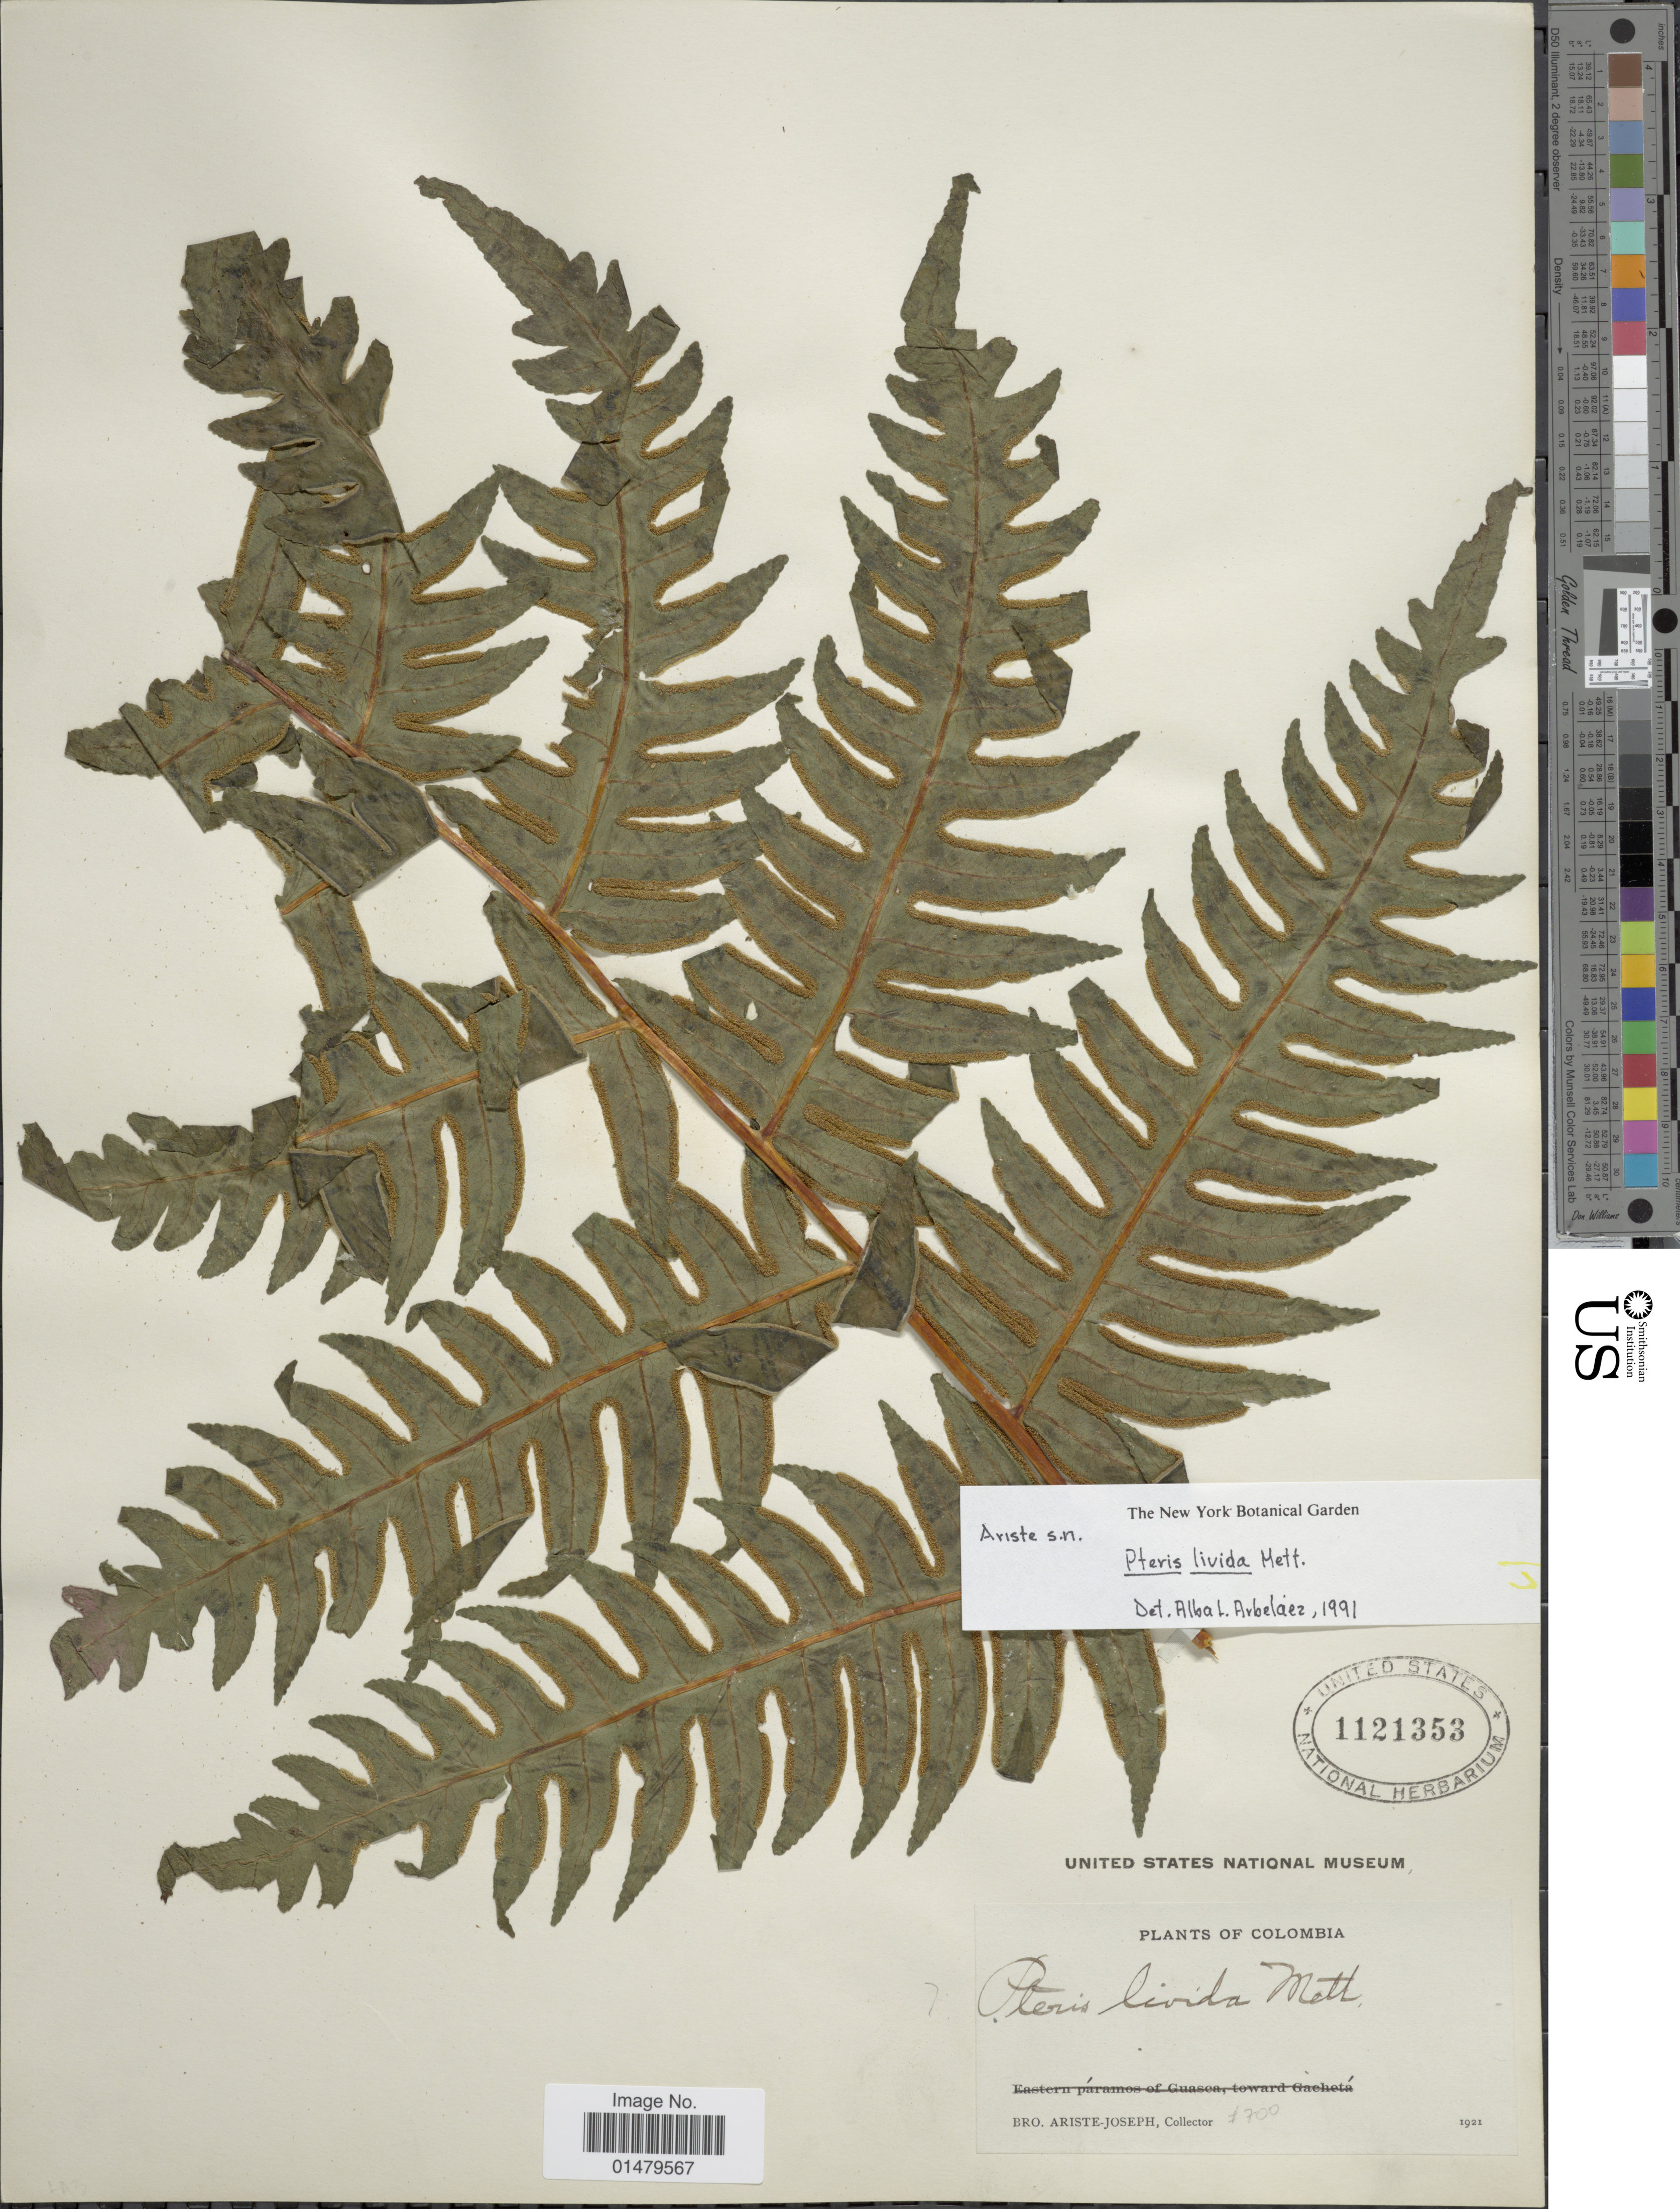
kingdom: Plantae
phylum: Tracheophyta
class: Polypodiopsida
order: Polypodiales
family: Pteridaceae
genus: Pteris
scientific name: Pteris livida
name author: Mett. in Triana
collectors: Bro. Ariste-Joseph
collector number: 700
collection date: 1921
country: Colombia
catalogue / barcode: US 1121353